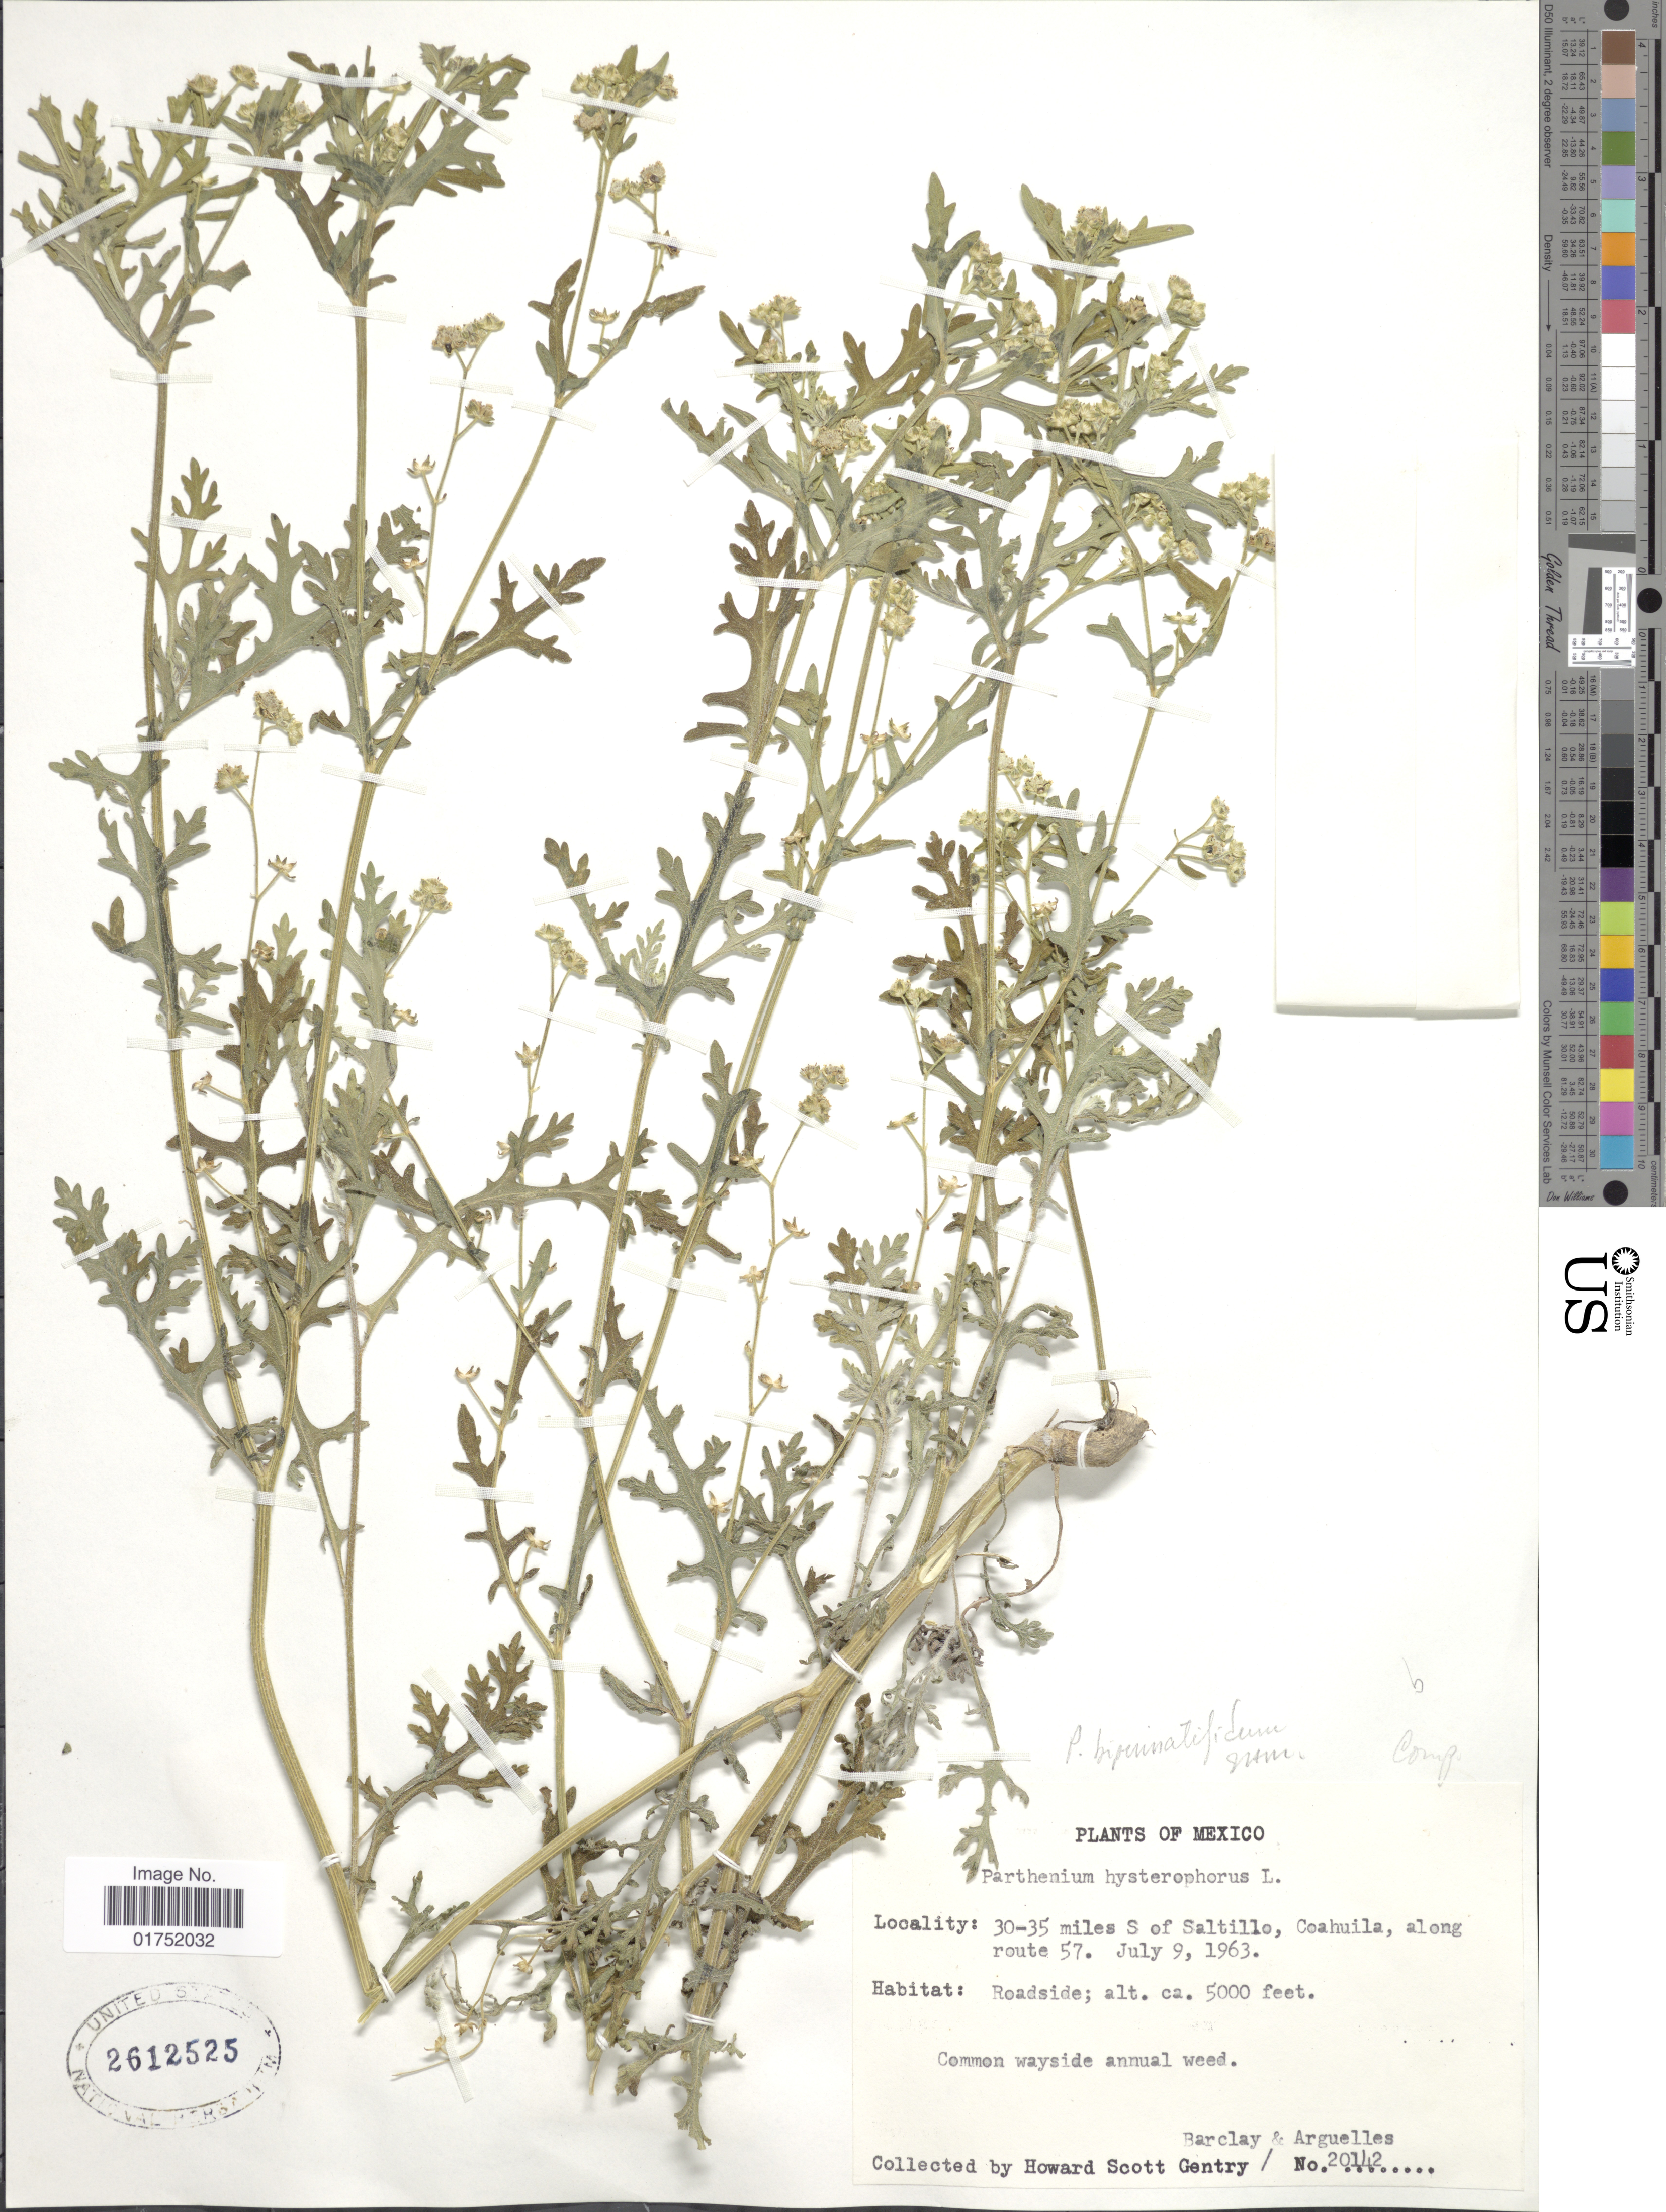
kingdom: Plantae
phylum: Tracheophyta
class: Magnoliopsida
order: Asterales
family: Asteraceae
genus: Parthenium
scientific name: Parthenium bipinnatifidum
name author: (Ortega) Rollins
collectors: H. S. Gentry, -- Barclay & Arguelles, --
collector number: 20142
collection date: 1963-07-09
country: Mexico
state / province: Coahuila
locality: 30-35 miles S of Saltillo, along route 57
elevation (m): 1524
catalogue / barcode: US 2612525